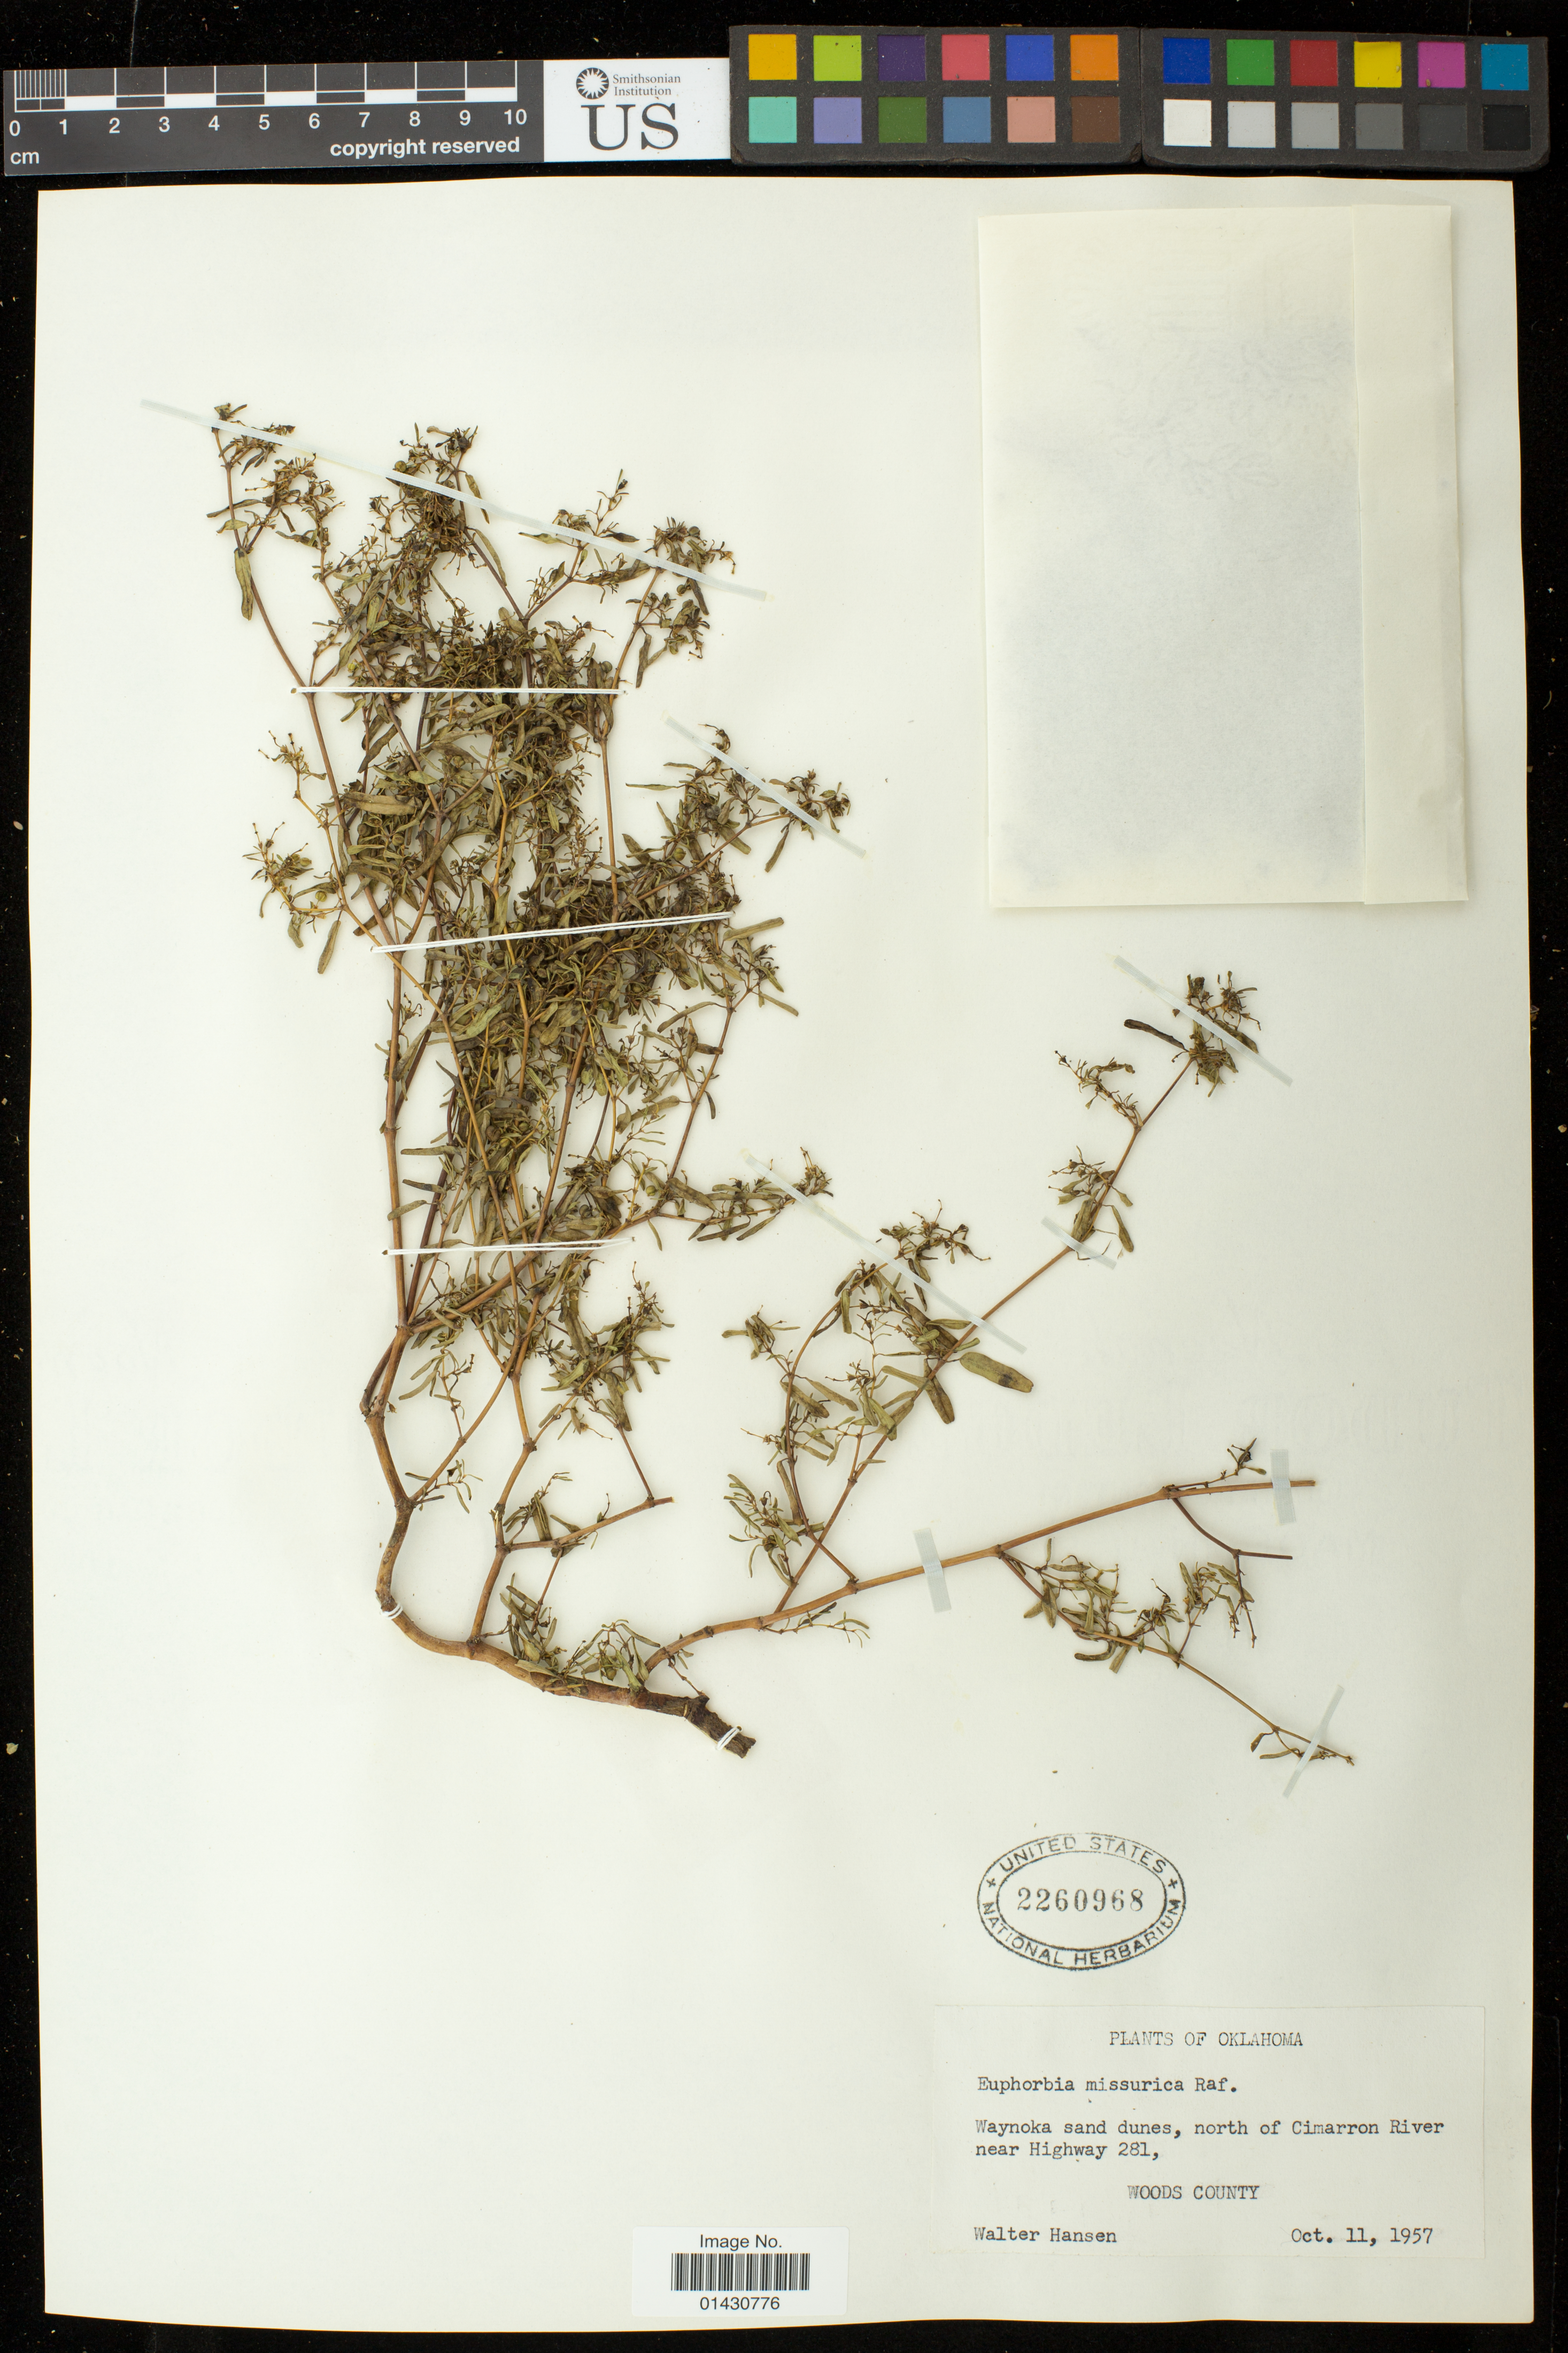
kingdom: Plantae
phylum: Tracheophyta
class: Magnoliopsida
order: Malpighiales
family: Euphorbiaceae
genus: Euphorbia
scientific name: Euphorbia missurica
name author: Raf.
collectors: W. Hansen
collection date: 1957-10-11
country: United States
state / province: Oklahoma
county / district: Woods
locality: Waynoka; north of Cimarron River near Highway 281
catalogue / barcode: US 2260968